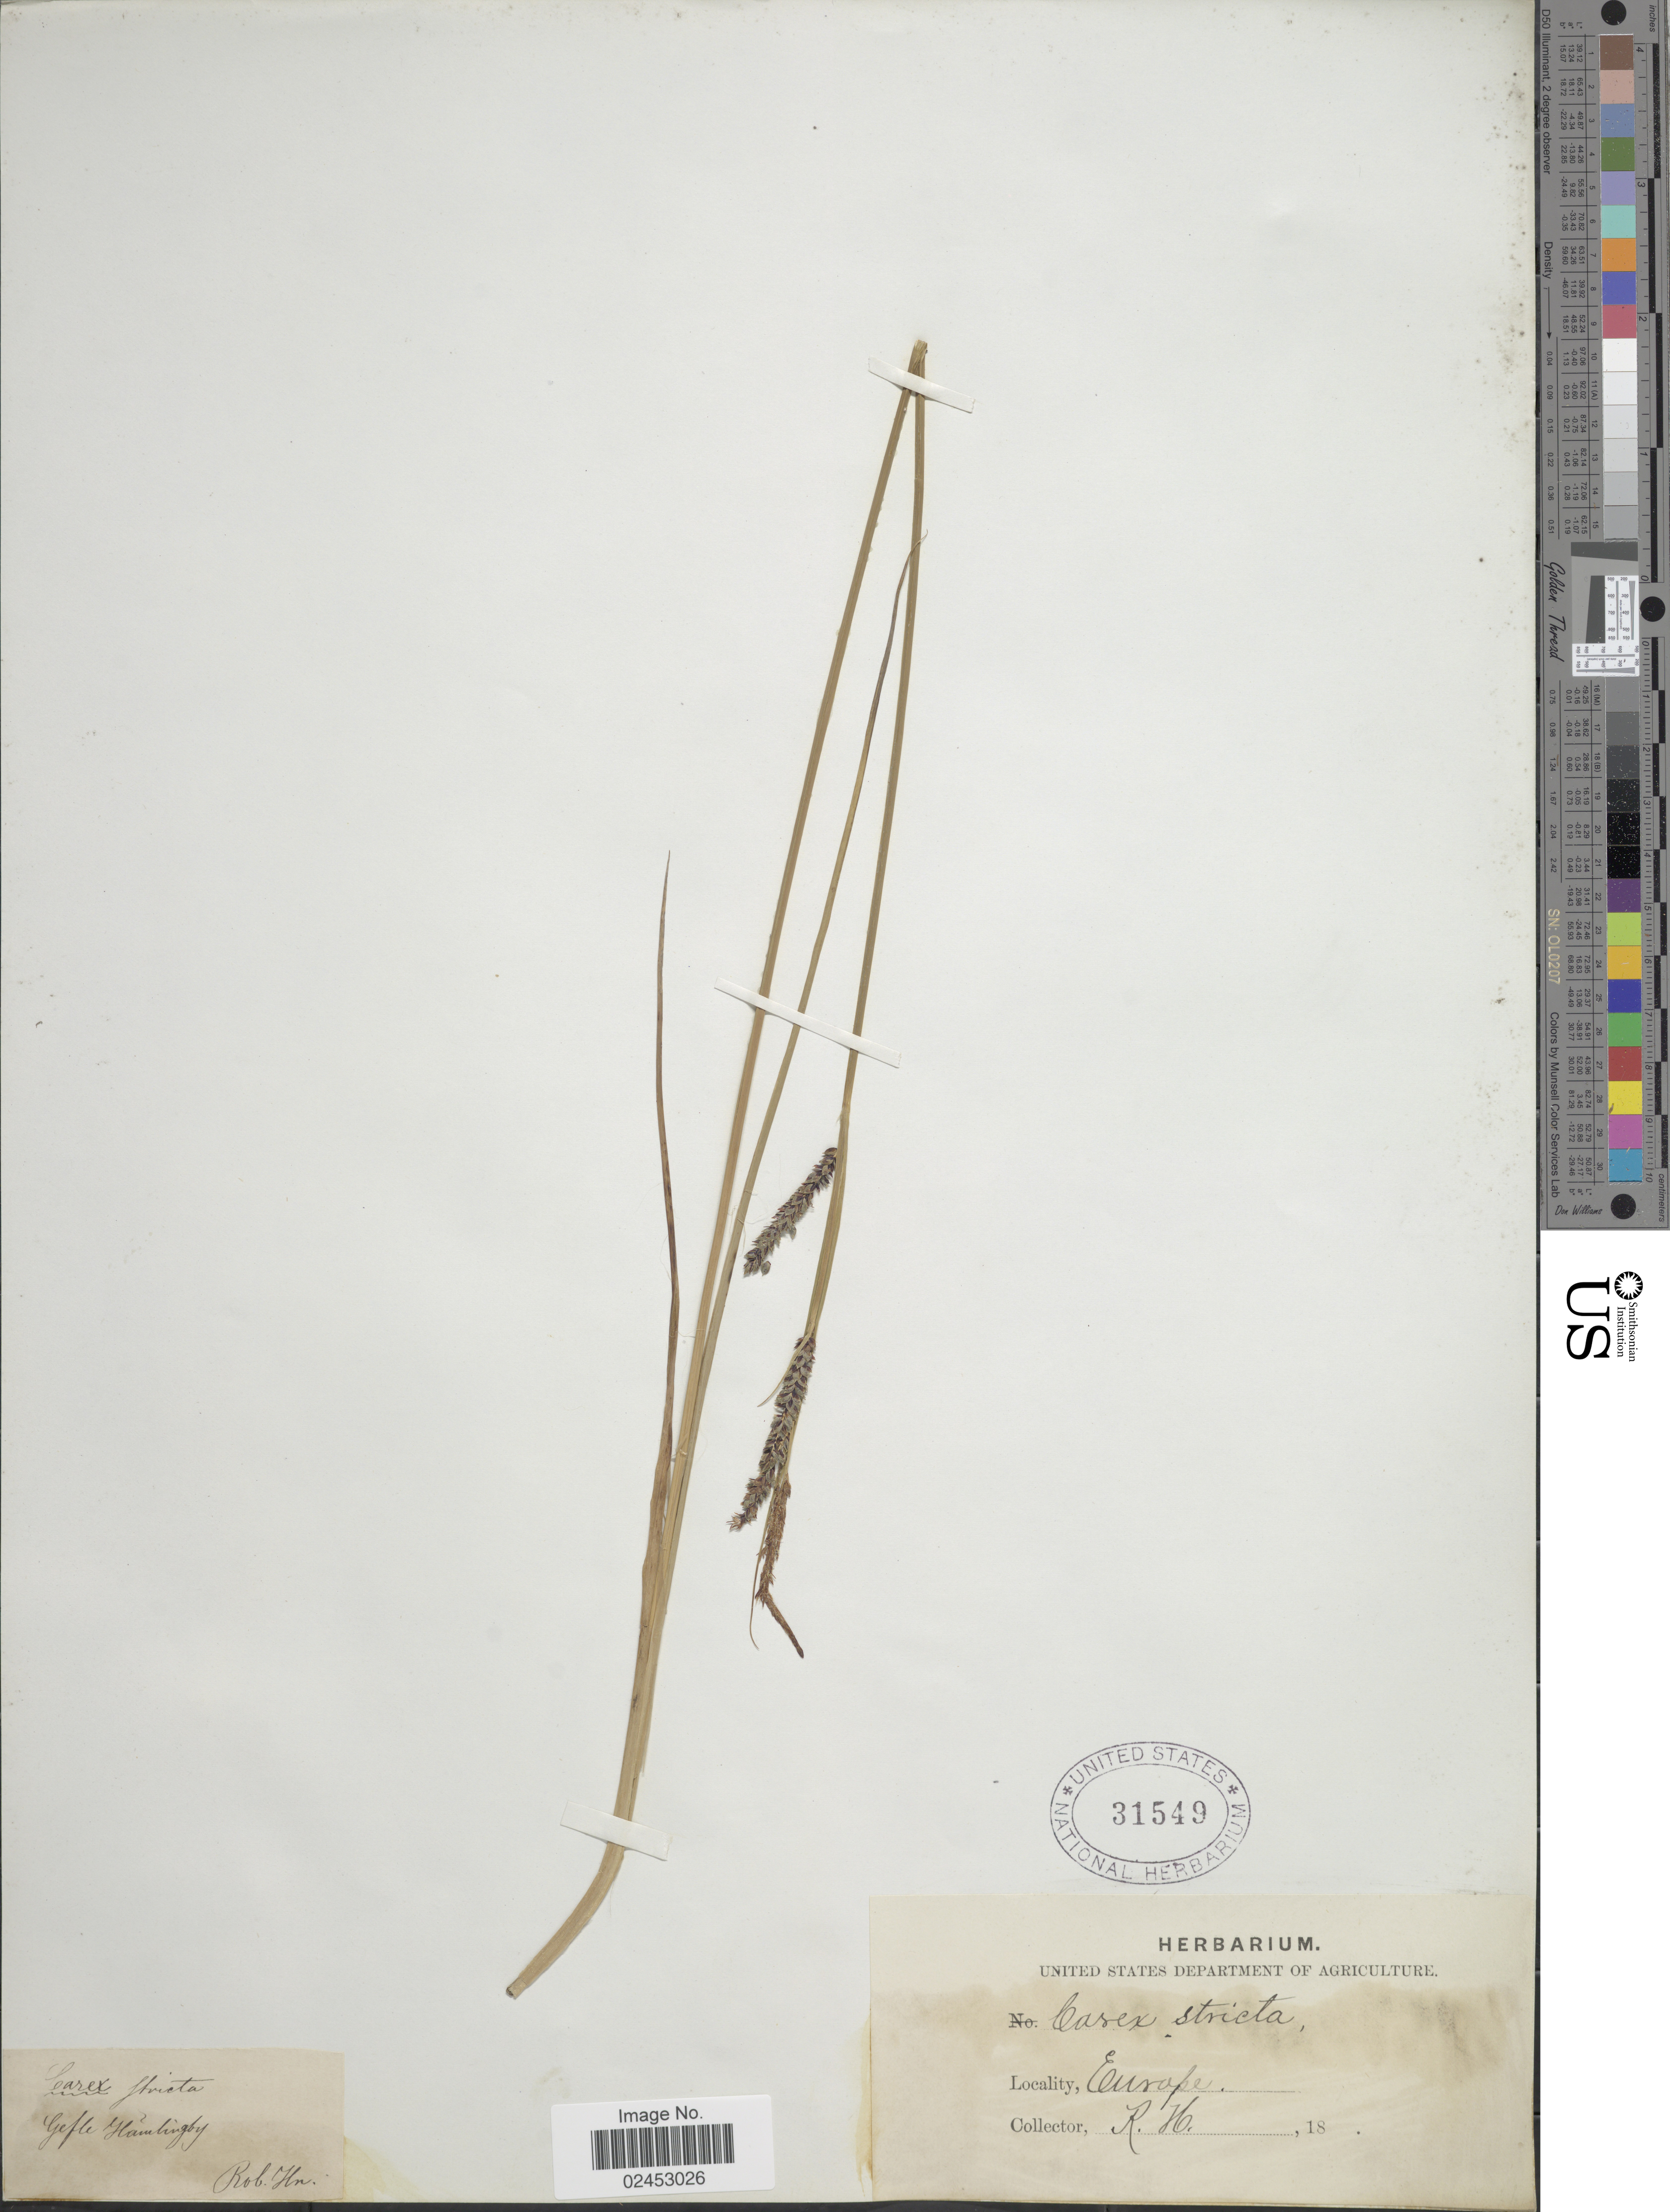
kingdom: Plantae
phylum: Tracheophyta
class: Liliopsida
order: Poales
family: Cyperaceae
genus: Carex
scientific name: Carex stricta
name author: Lam.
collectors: R. Hn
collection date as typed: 18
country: Sweden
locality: Europe, Gefle Hamlingby.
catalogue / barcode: US 31549